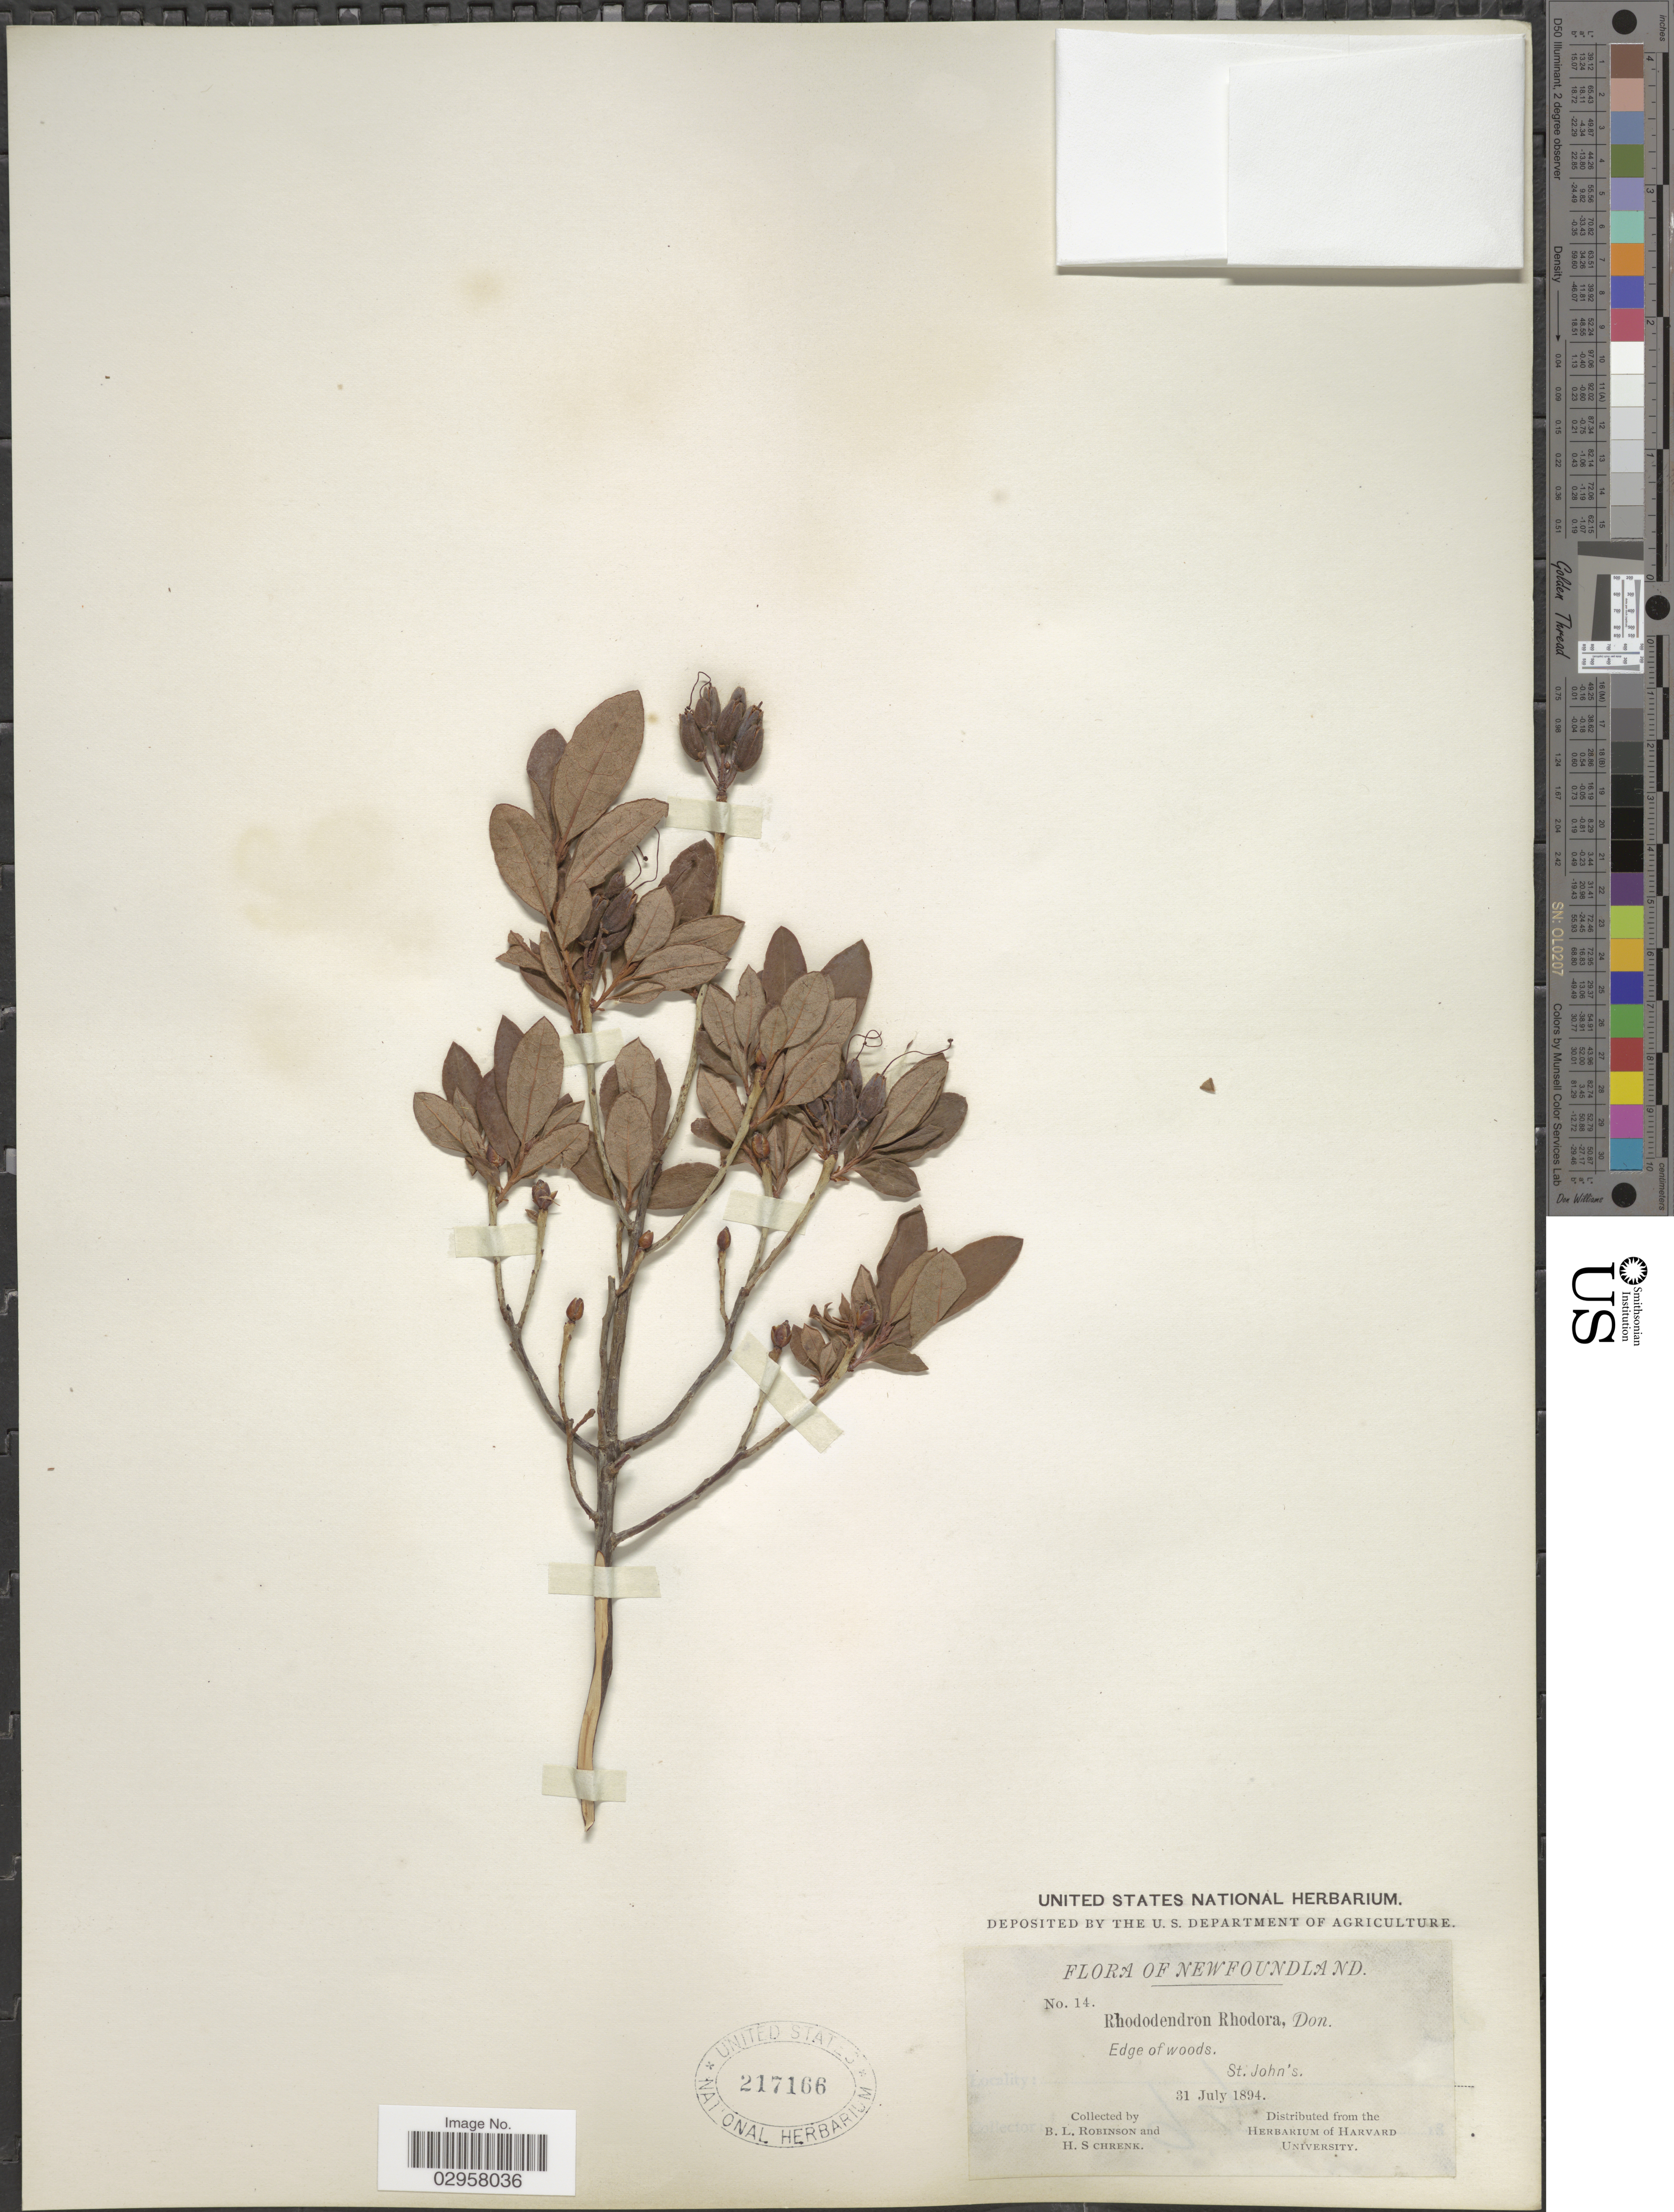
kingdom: Plantae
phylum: Tracheophyta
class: Magnoliopsida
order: Ericales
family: Ericaceae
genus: Rhododendron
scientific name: Rhododendron canadense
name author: (L.) Torr.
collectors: B. L. Robinson & H. Schrenk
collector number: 14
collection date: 1894-07-31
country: Canada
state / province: Newfoundland and Labrador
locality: Edge of woods, St. John's.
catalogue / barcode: US 217166